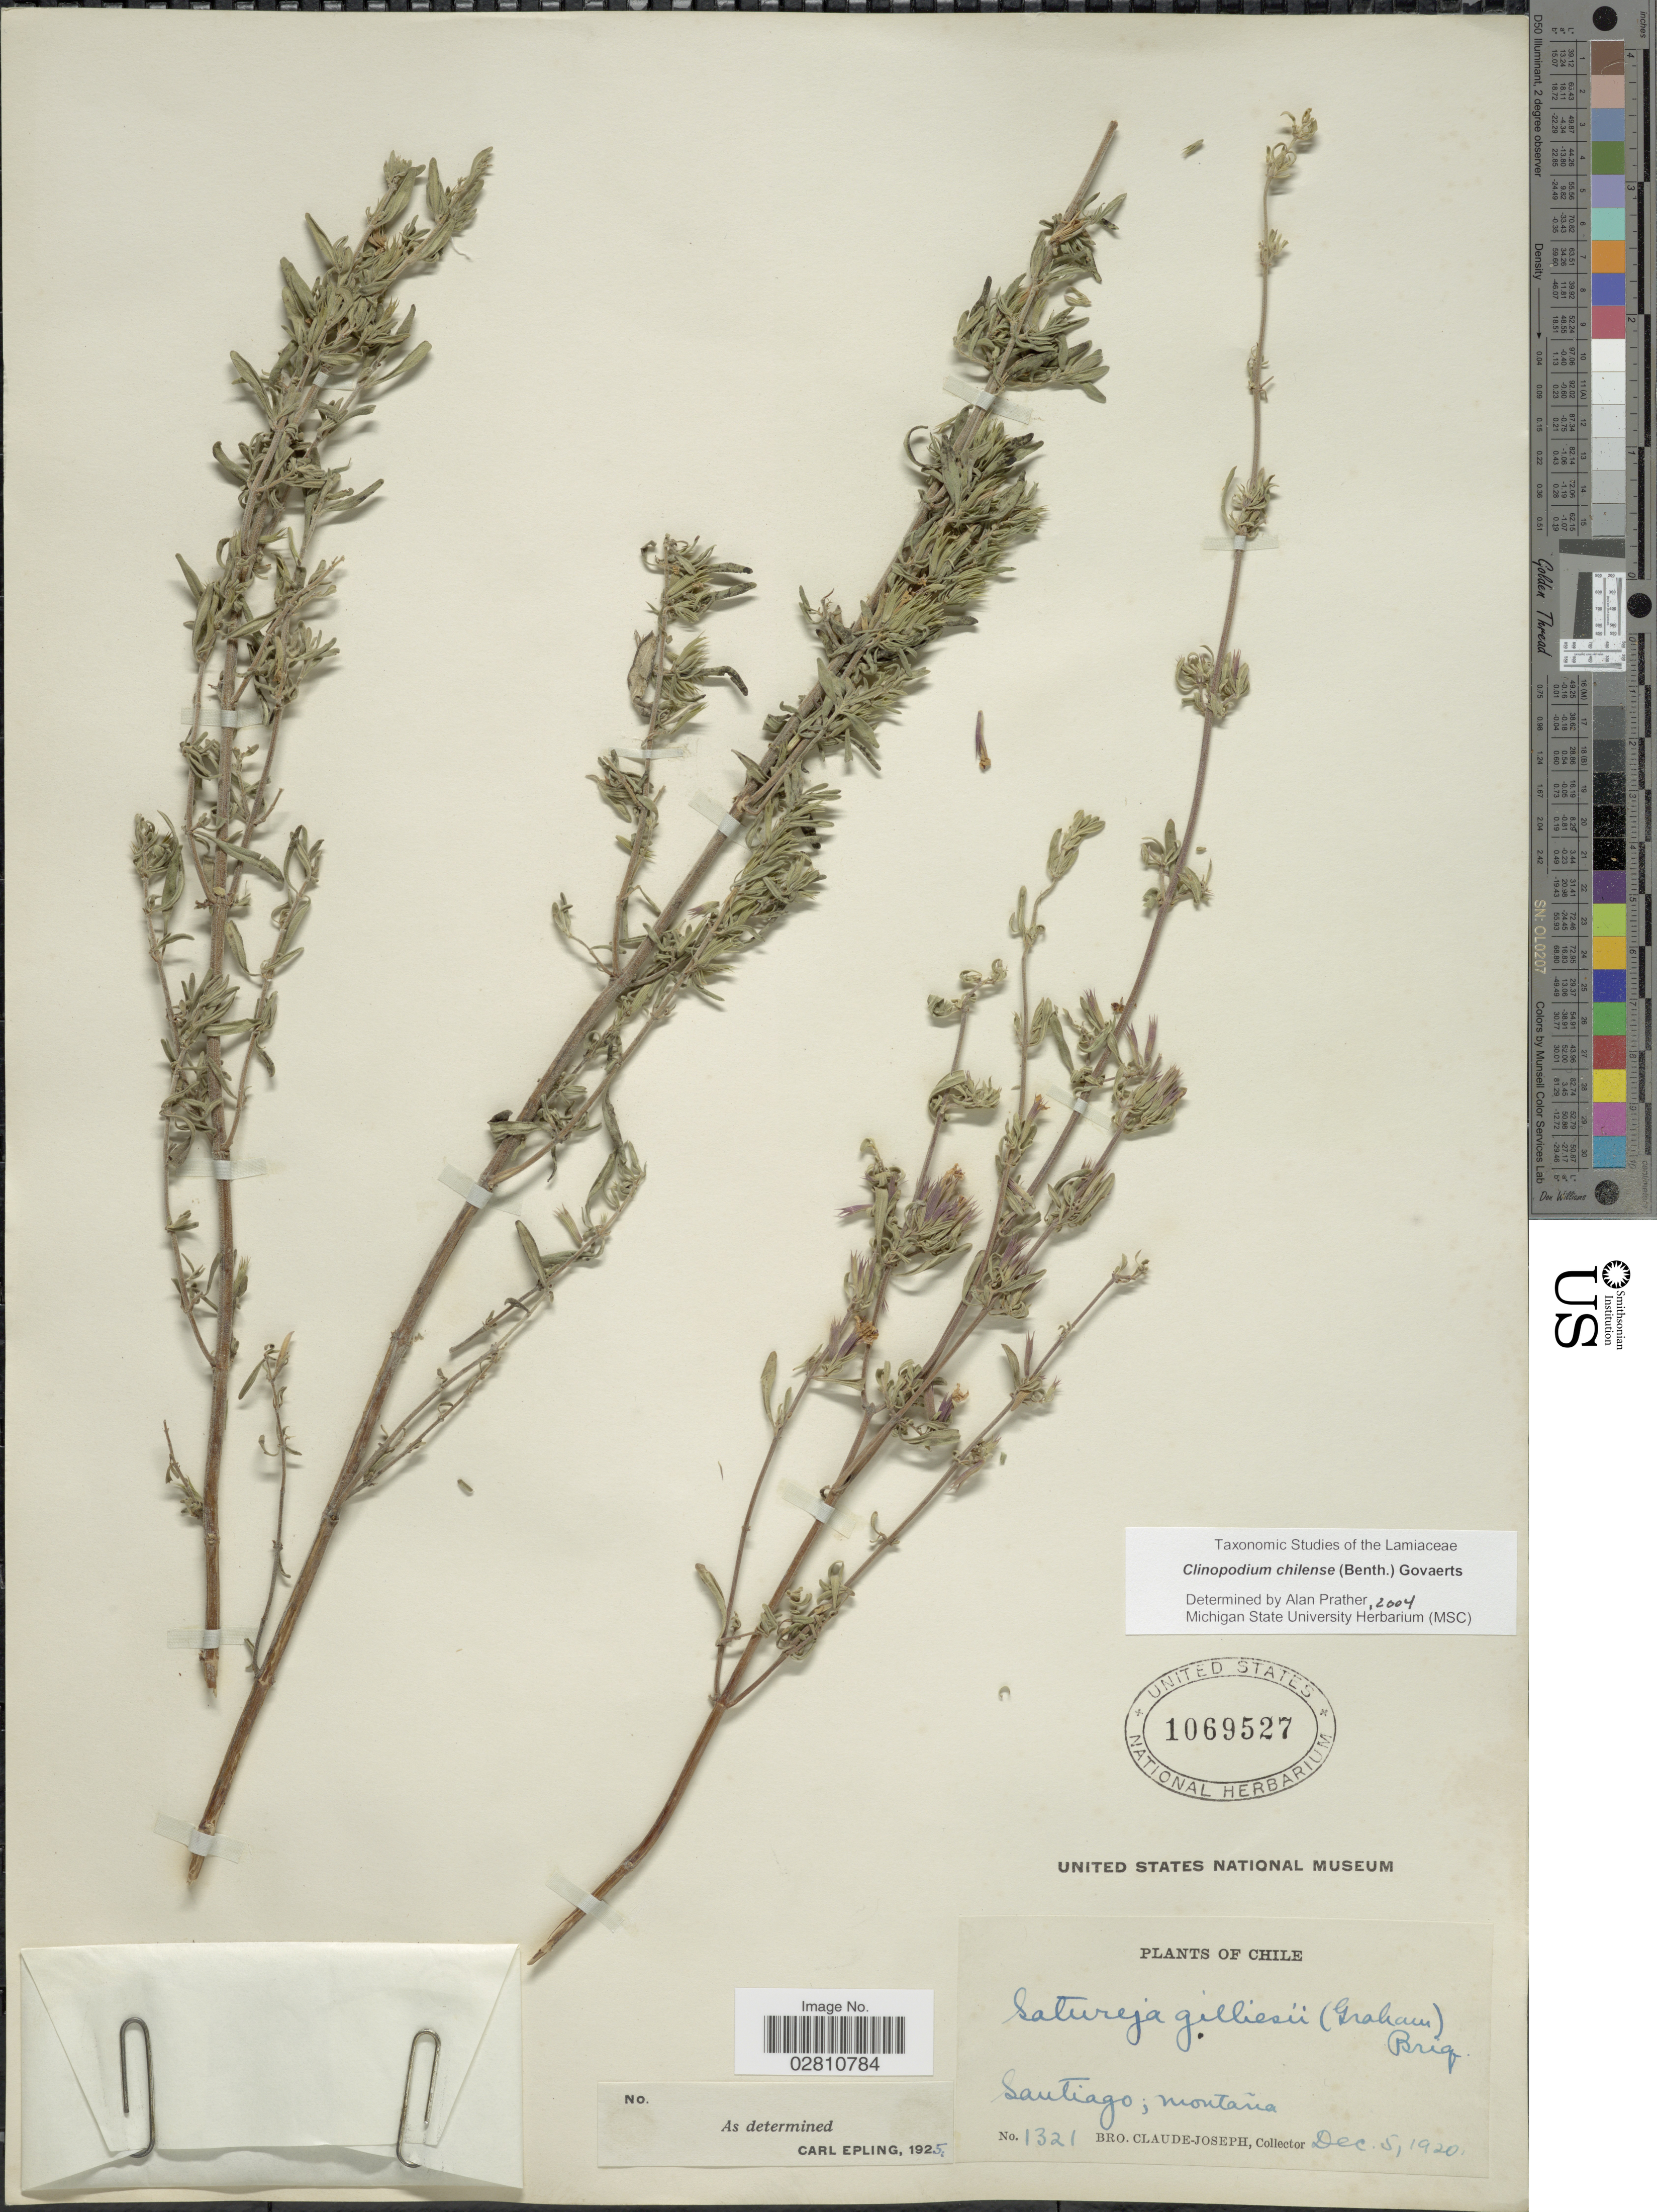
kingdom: Plantae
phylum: Tracheophyta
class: Magnoliopsida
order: Lamiales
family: Lamiaceae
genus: Clinopodium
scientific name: Clinopodium chilense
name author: (Benth.) Govaerts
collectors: Bro. Claude-Joseph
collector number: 1321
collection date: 1920-12-05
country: Chile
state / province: Región Metropolitana (RM)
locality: Santiago; montaña.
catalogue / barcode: US 1069527